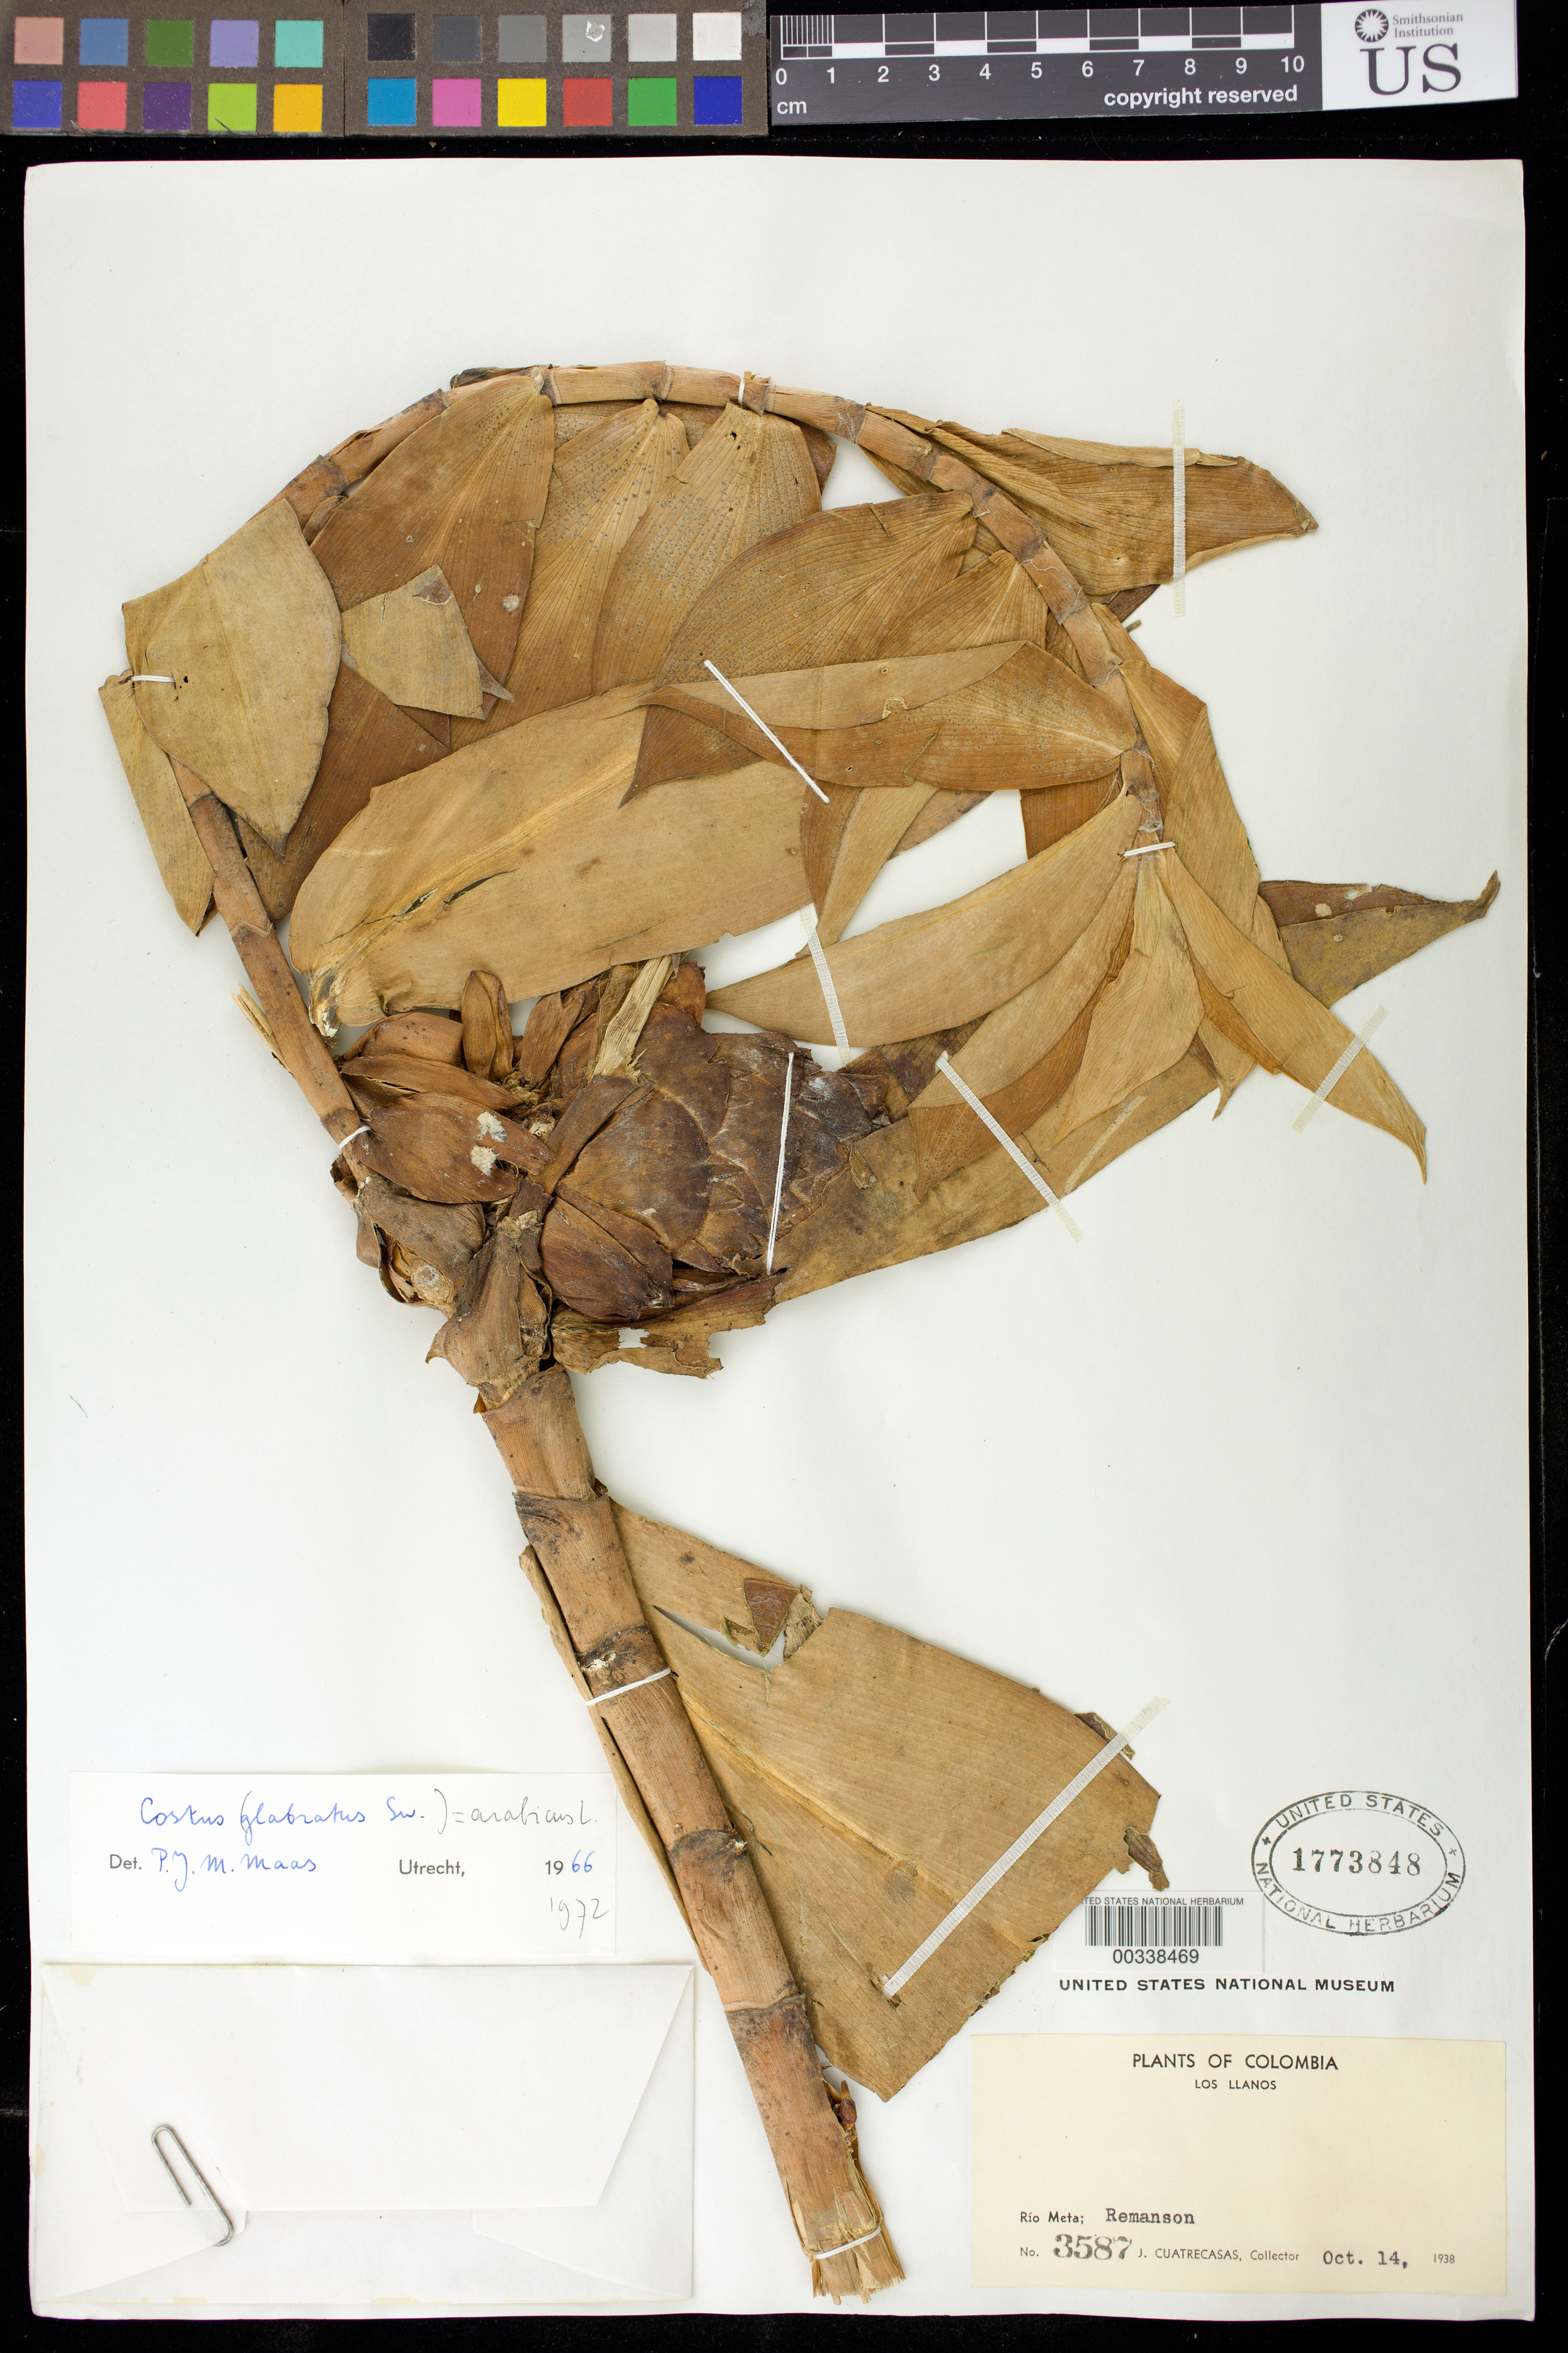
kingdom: Plantae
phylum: Tracheophyta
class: Liliopsida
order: Zingiberales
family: Costaceae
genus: Costus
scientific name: Costus arabicus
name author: L.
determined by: Maas, Paul J. M.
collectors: J. Cuatrecasas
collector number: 3587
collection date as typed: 14 Oct 1938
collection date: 1938-10-14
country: Colombia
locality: Los Llanos, Rio Meta; Remanson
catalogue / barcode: US 1773848